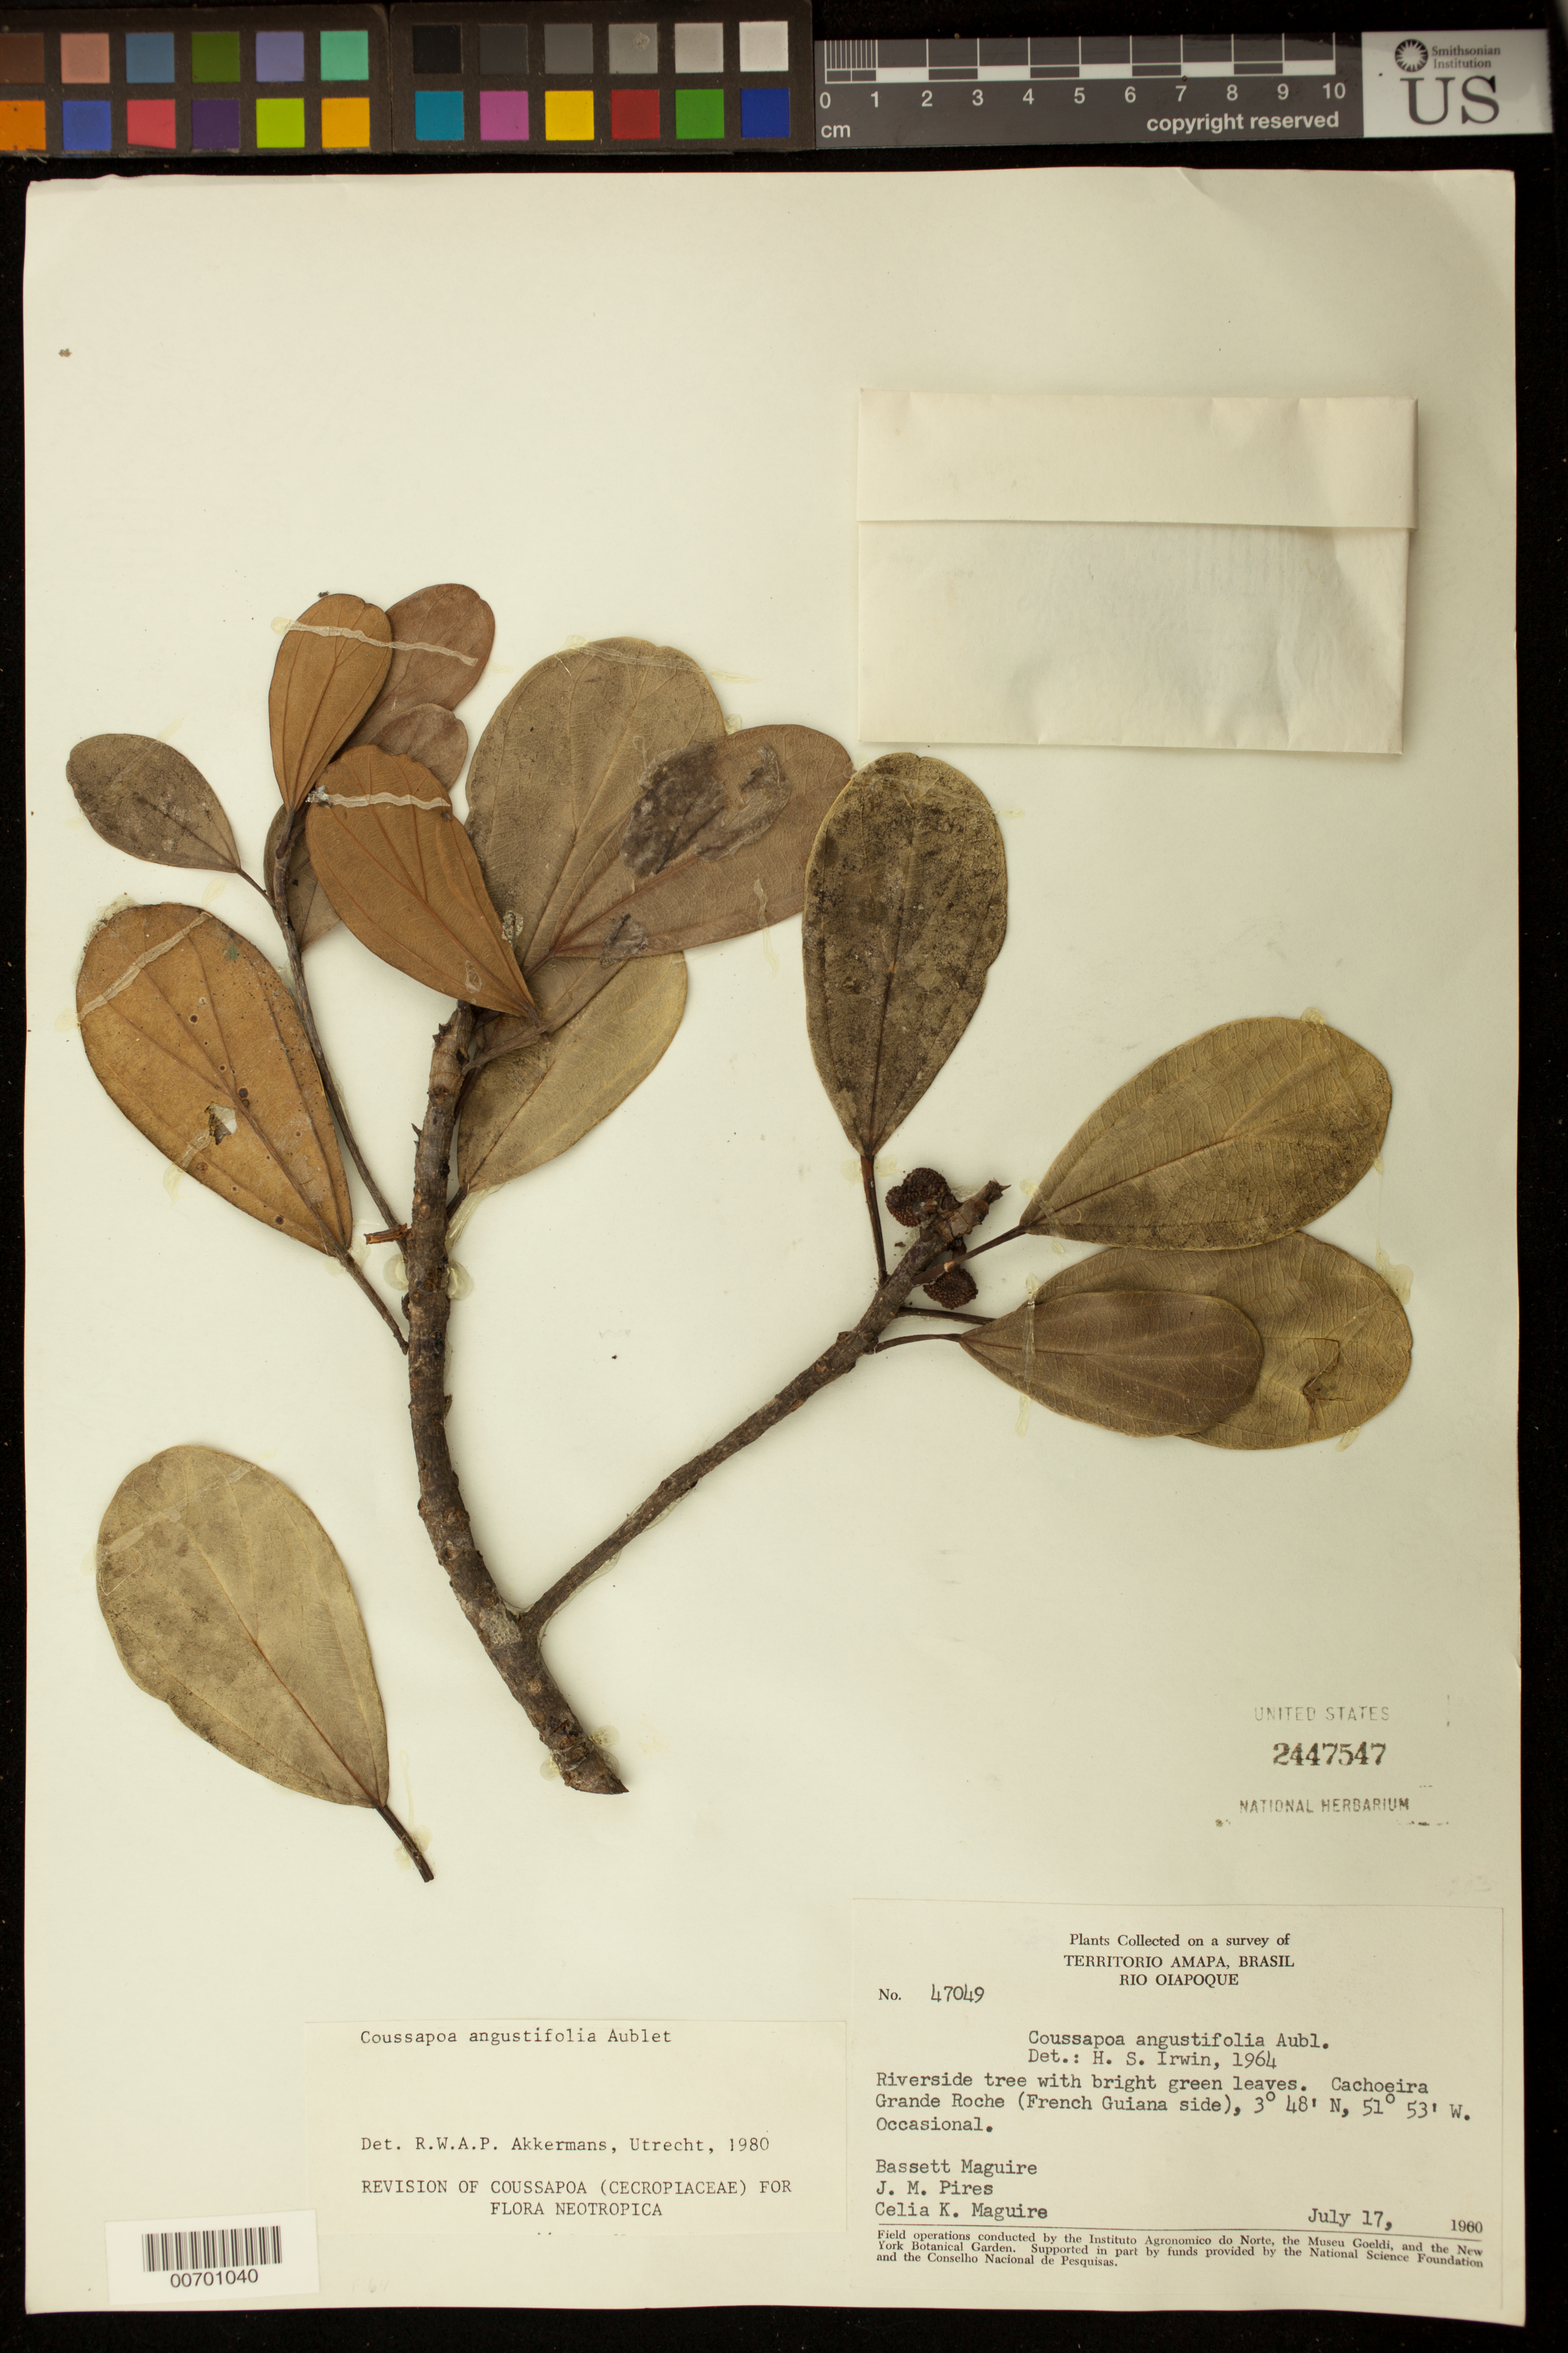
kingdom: Plantae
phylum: Tracheophyta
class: Magnoliopsida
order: Rosales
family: Urticaceae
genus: Coussapoa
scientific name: Coussapoa angustifolia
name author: Aubl.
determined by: Akkermans, R. W. A. P.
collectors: B. Maguire, C. K. Maguire & J. M. Pires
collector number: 47049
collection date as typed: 17-Jul-60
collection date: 1960-07-17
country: French Guiana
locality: Cachoeira Grande Roche (French Guiana side)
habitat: Riverside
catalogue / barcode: US 2447547